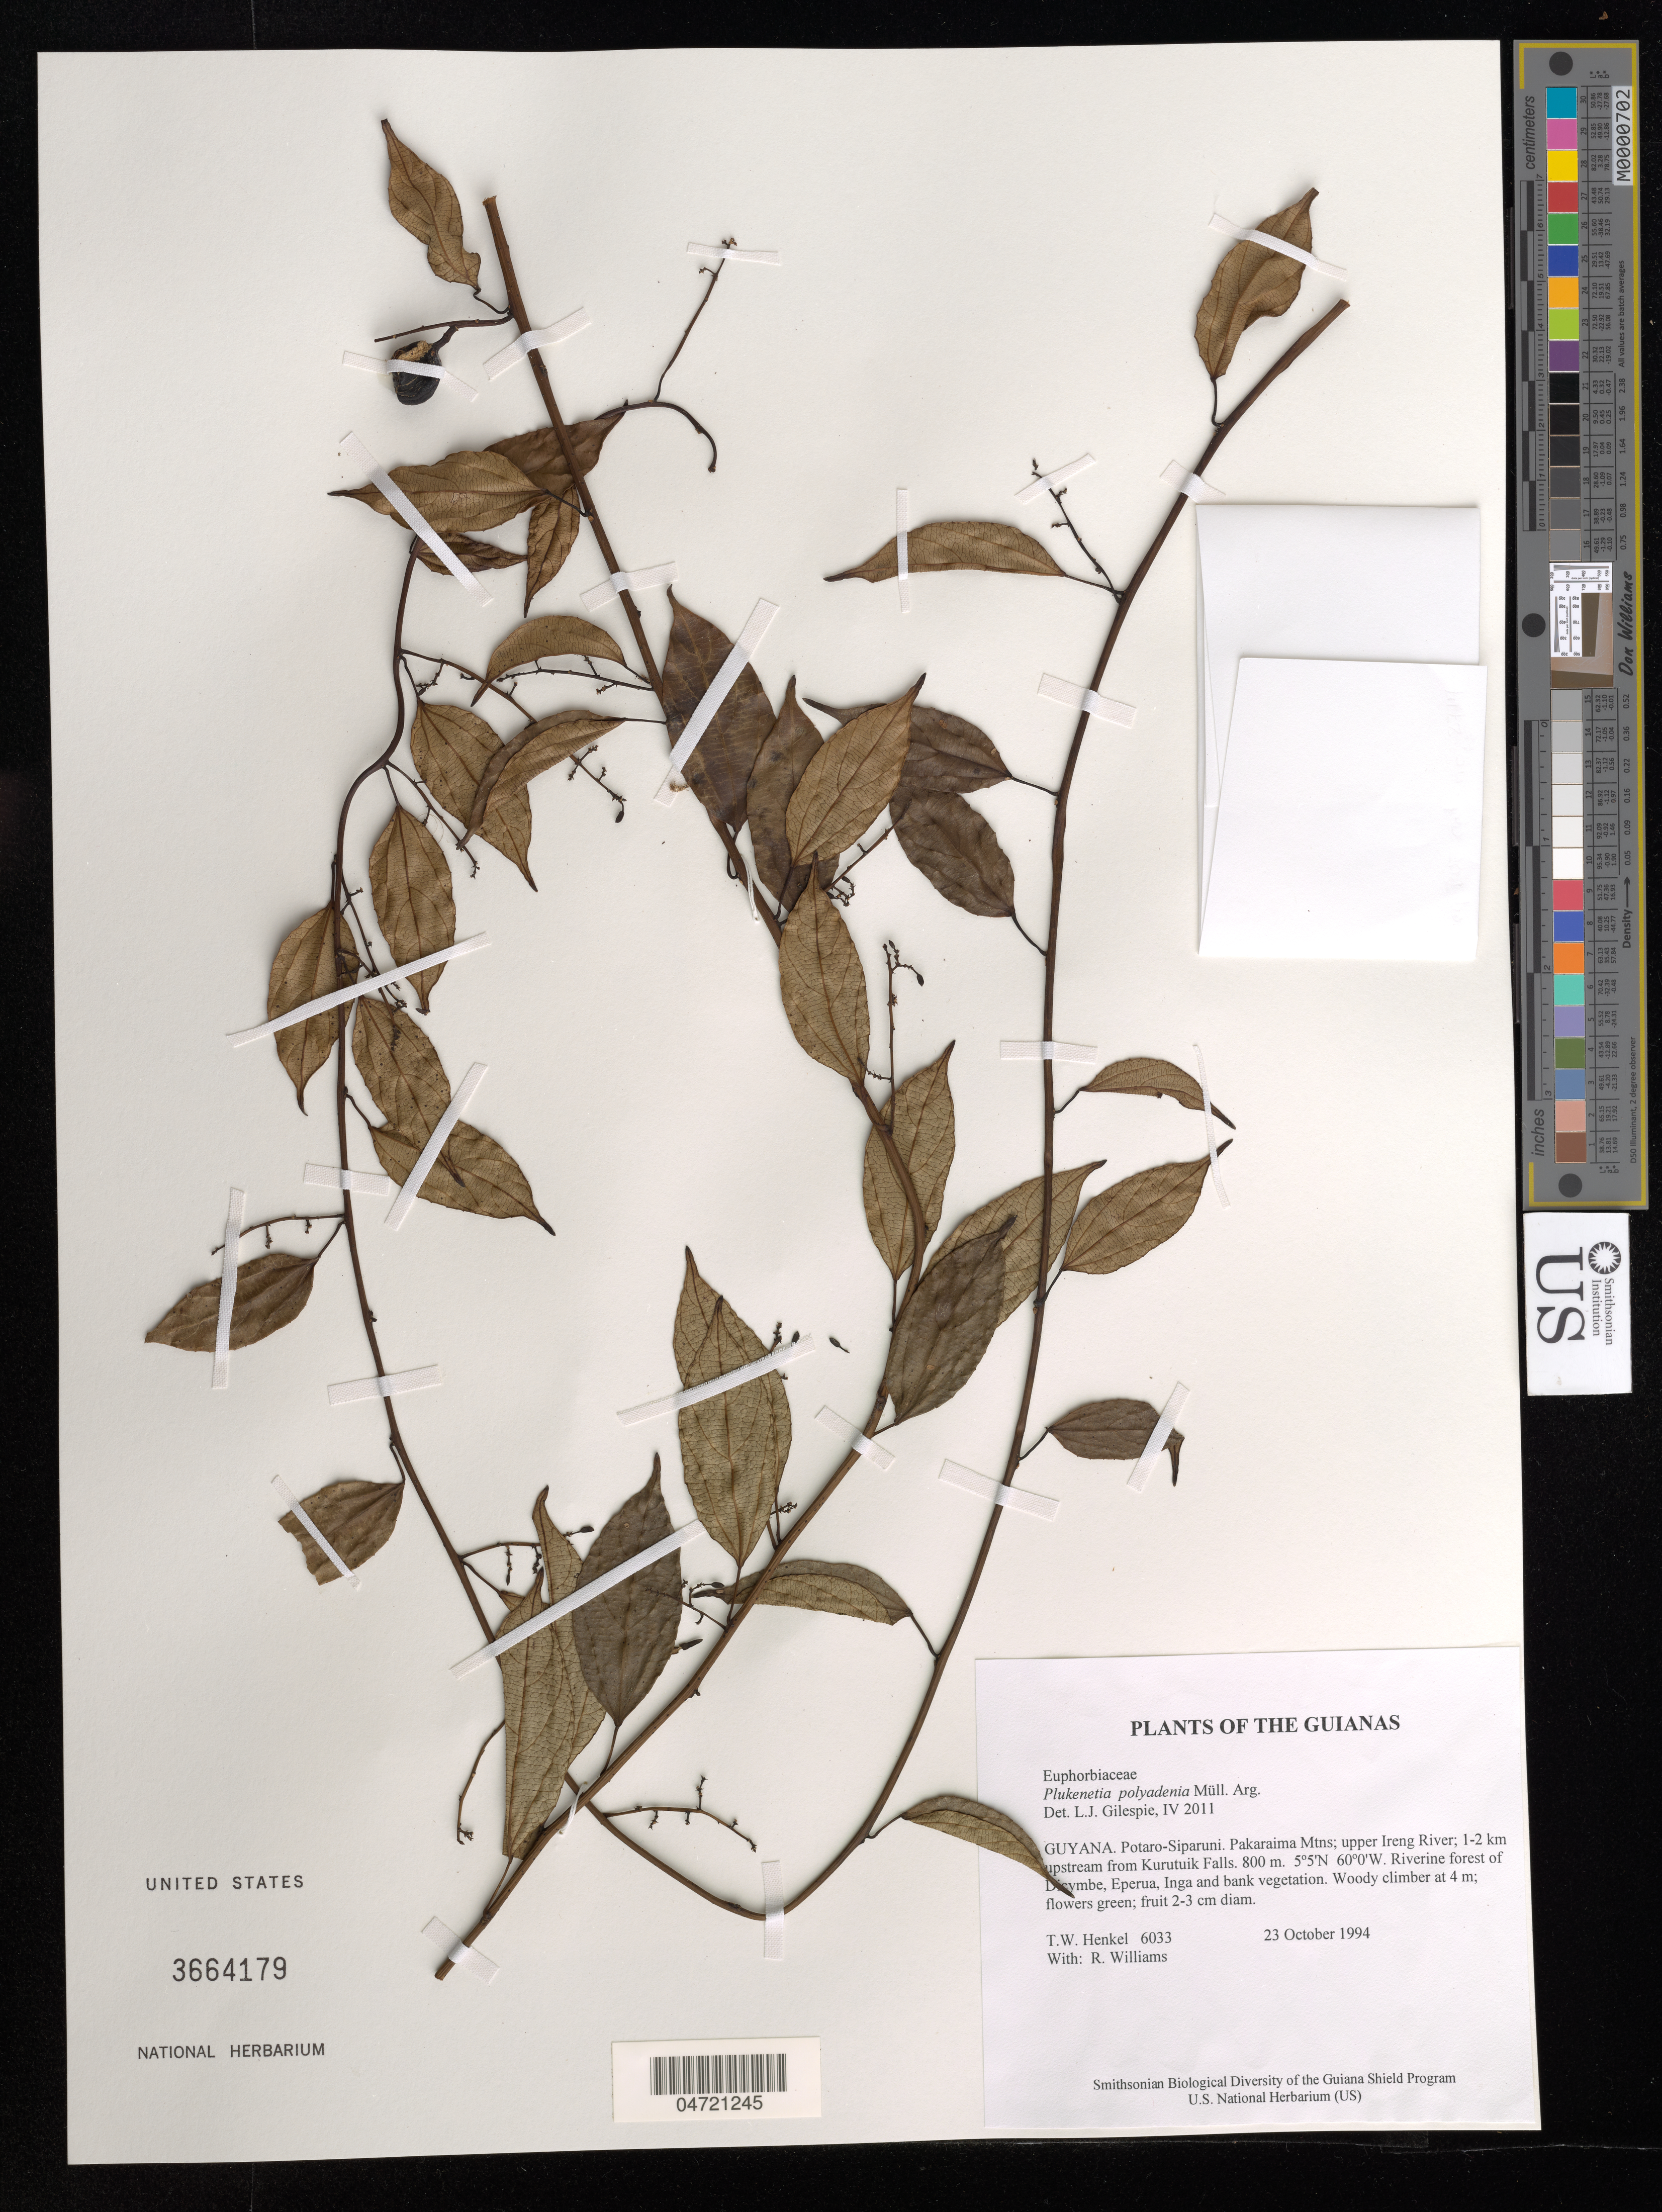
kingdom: Plantae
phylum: Tracheophyta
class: Magnoliopsida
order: Malpighiales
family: Euphorbiaceae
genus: Plukenetia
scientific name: Plukenetia polyadenia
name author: Müll. Arg.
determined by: Gillespie, L. J.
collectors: T. Henkel & R. Williams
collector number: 6033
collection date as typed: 23 October 1994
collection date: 1994-10-23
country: Guyana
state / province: Potaro-Siparuni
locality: Pakaraima Mtns; upper Ireng River; 1-2 km upstream from Kurutuik Falls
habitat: Riverine forest of Dicymbe, Eperua, Inga and bank vegetation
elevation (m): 800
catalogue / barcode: US 3664179